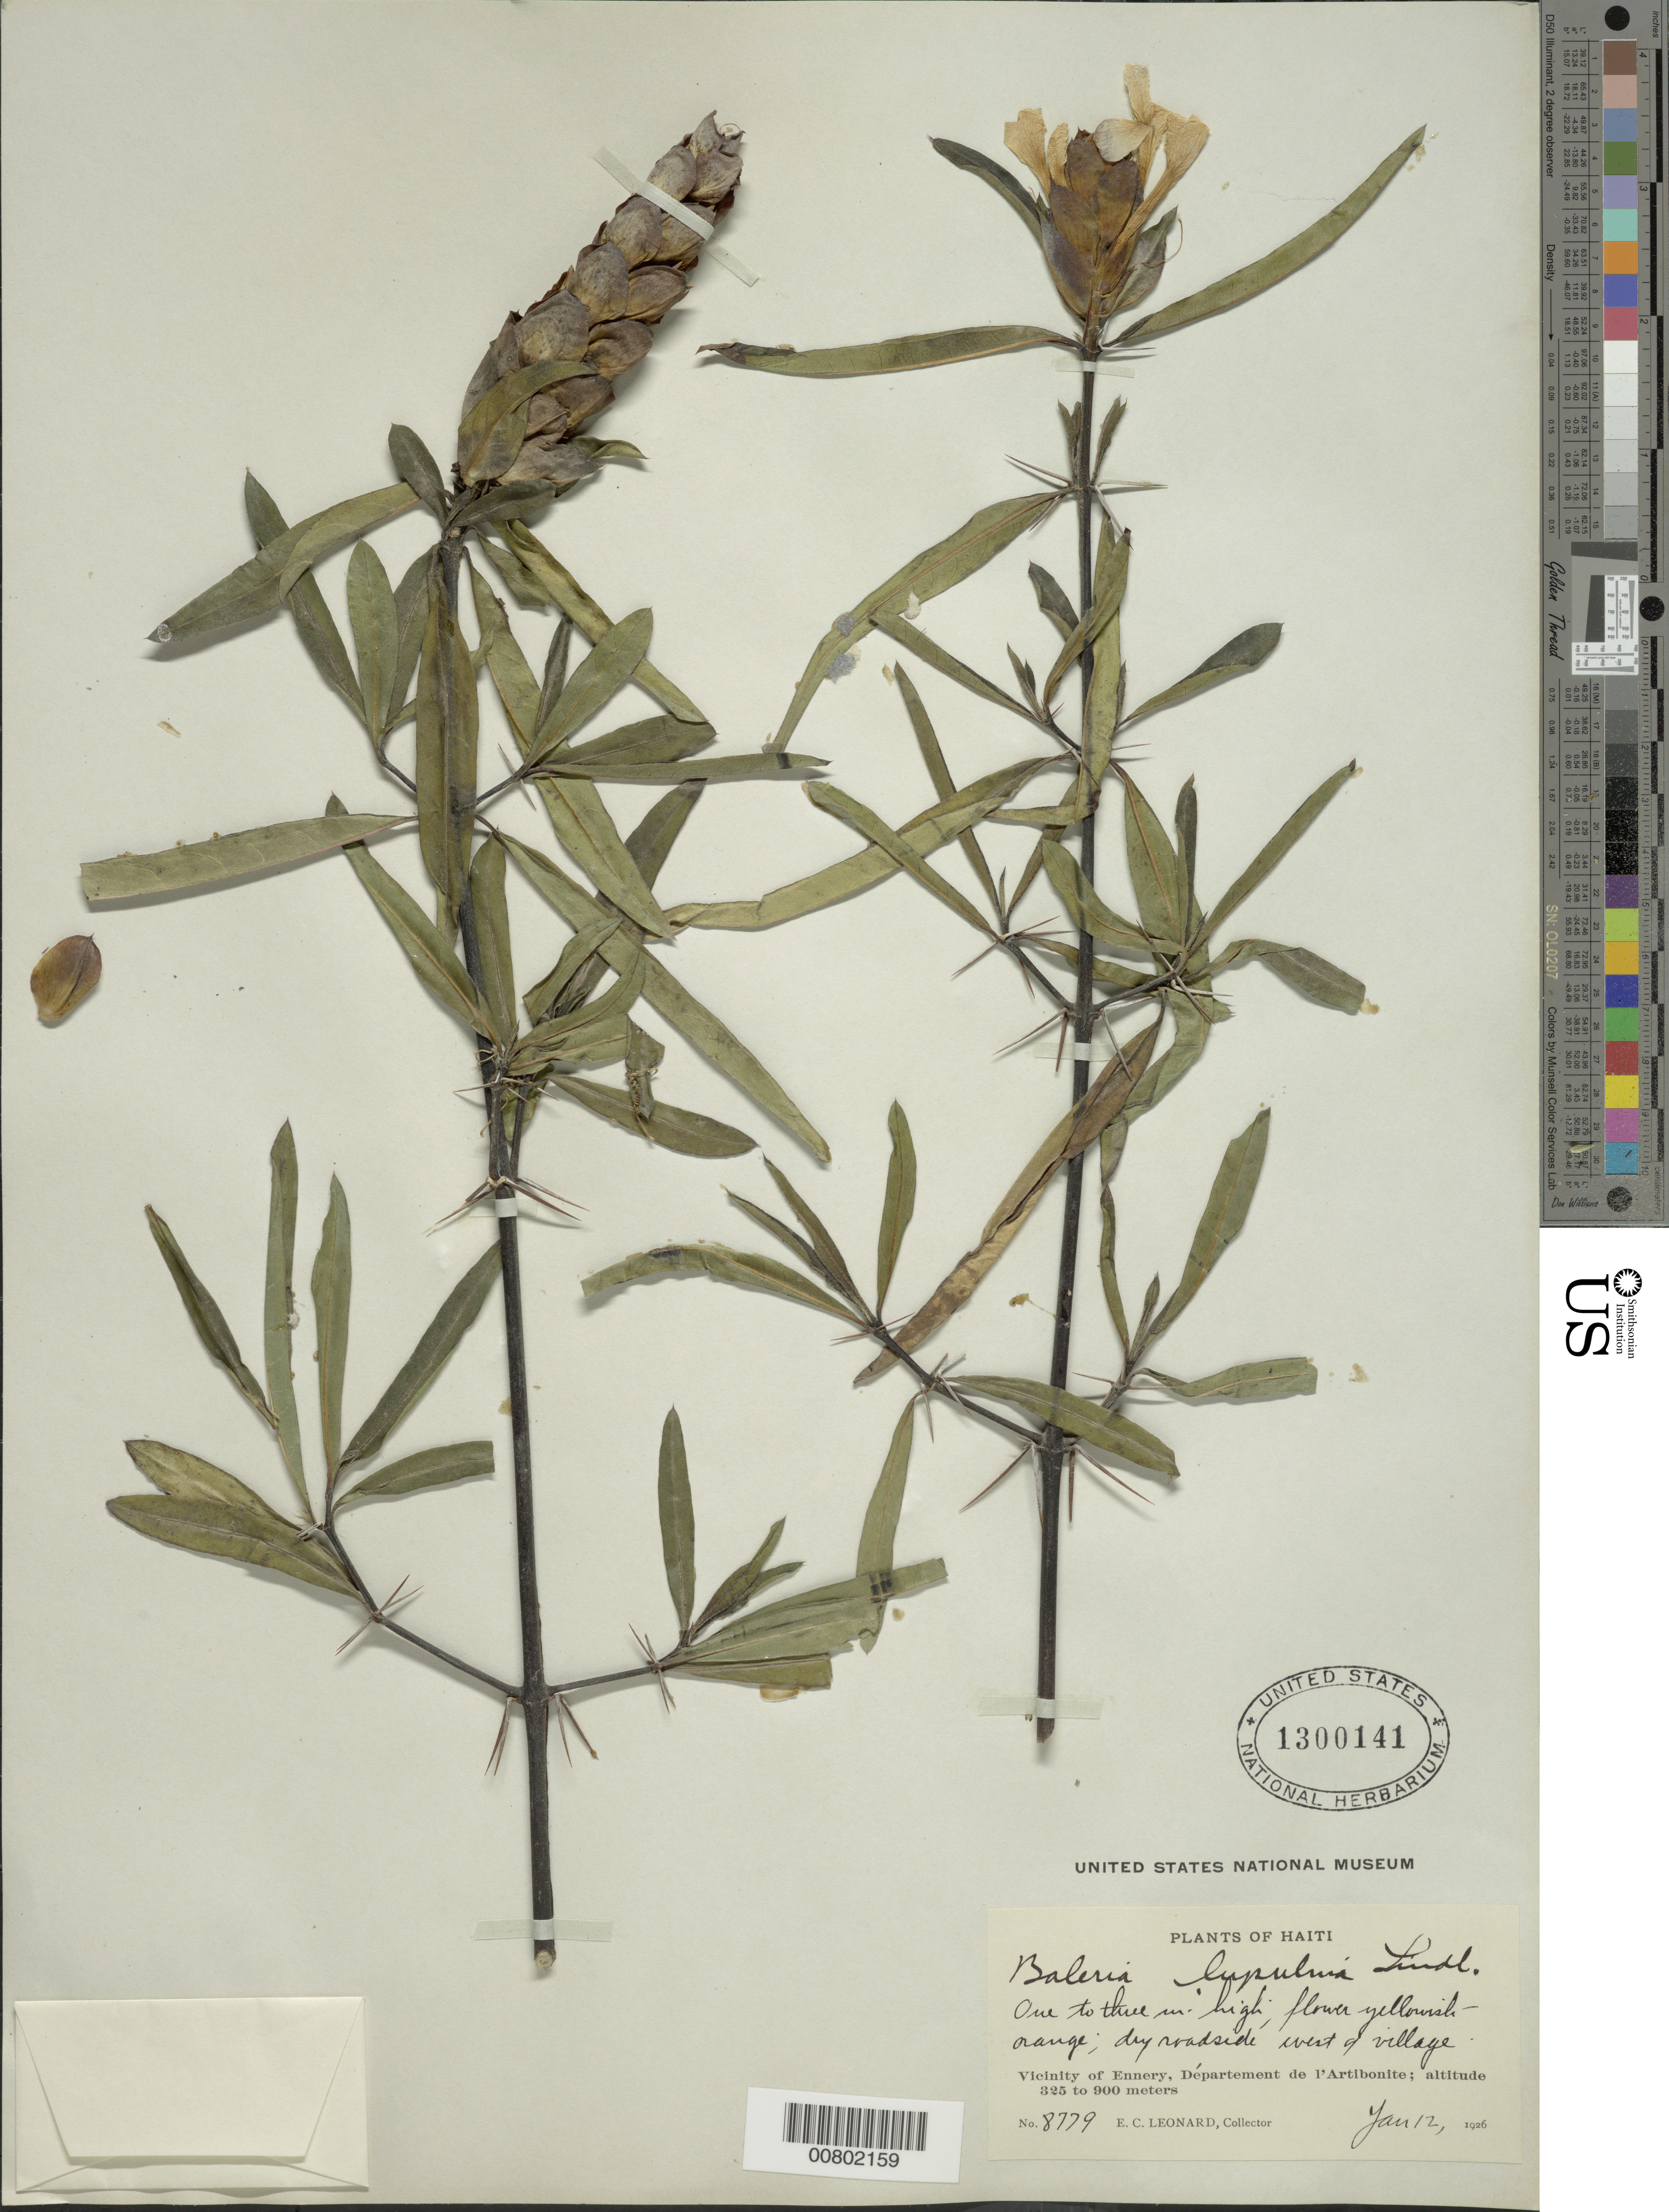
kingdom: Plantae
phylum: Tracheophyta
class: Magnoliopsida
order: Lamiales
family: Acanthaceae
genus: Barleria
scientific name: Barleria lupulina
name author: Lindl.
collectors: E. C. Leonard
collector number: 8779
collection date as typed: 12 Jan 1926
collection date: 1926-01-12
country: Haiti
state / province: Artibonite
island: Hispaniola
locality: Vicinity of Ennery, W of village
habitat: Dry roadside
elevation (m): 325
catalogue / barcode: US 1300141